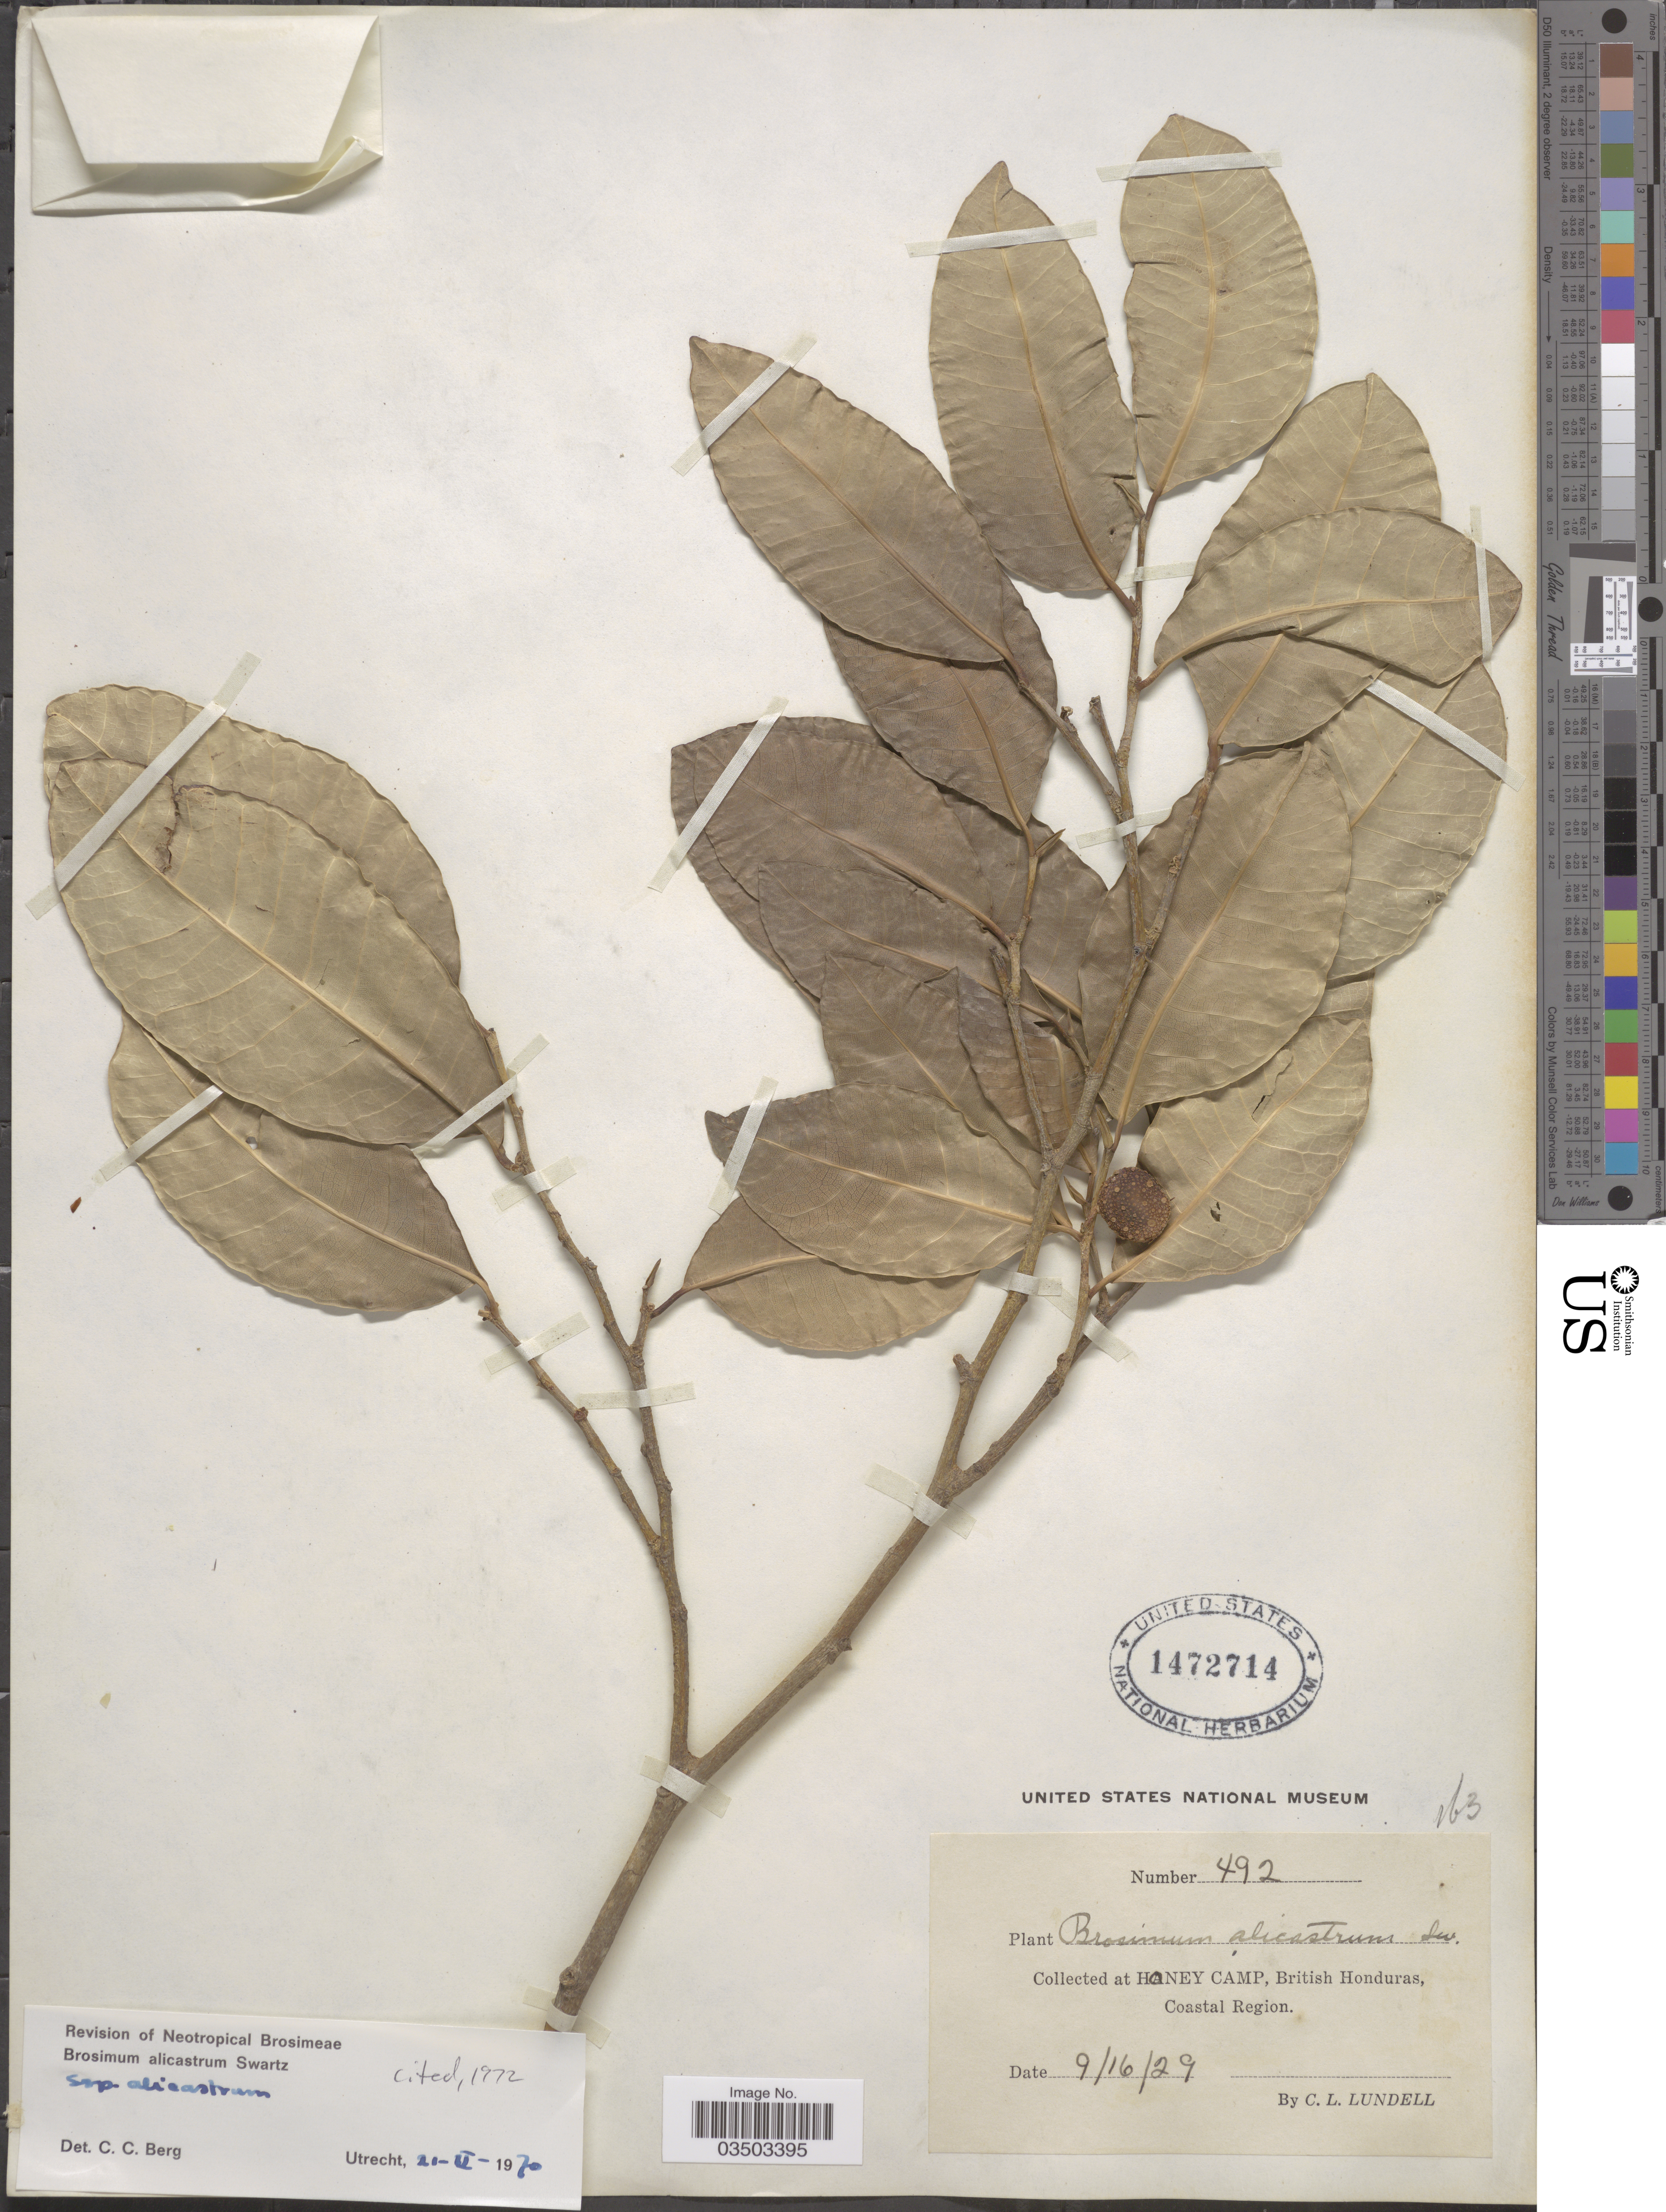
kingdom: Plantae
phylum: Tracheophyta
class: Magnoliopsida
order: Rosales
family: Moraceae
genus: Brosimum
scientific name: Brosimum alicastrum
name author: Sw.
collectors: C. L. Lundell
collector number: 492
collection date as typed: Transcribed d/m/y: 16/9/29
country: Belize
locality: Honey Camp, British Honduras, Coastal Region.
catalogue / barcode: US 1472714